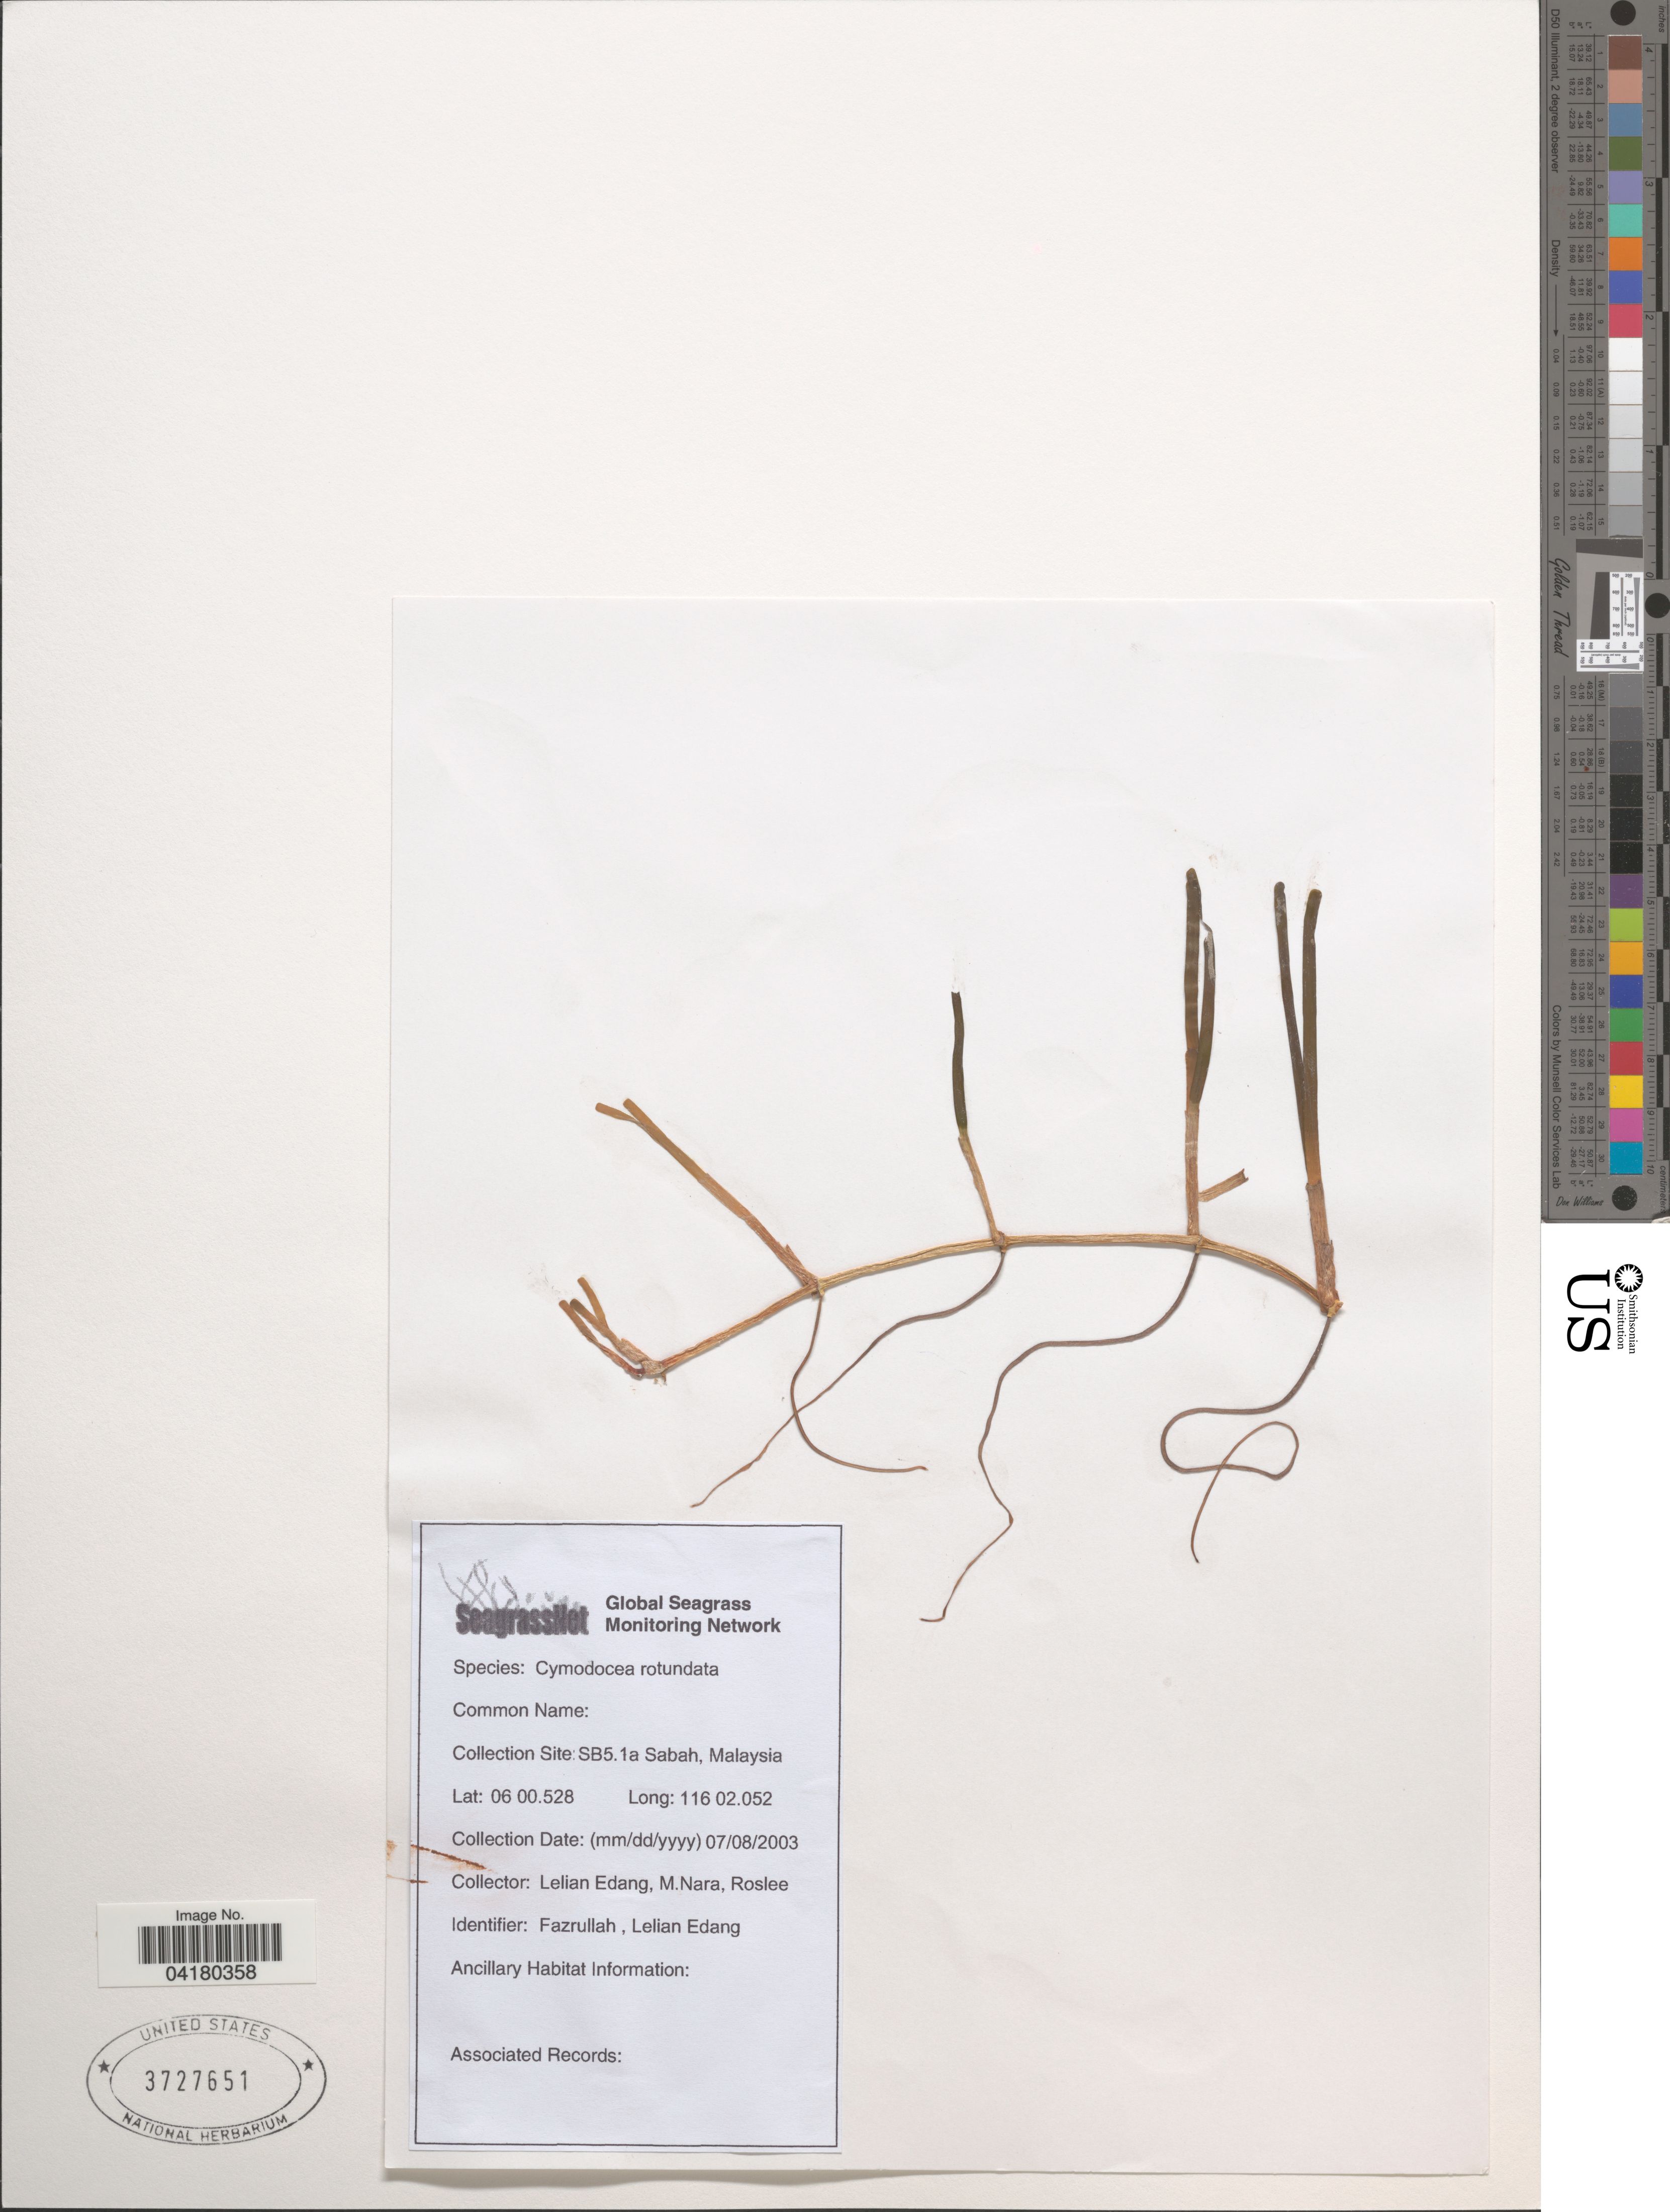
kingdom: Plantae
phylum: Tracheophyta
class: Liliopsida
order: Alismatales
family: Cymodoceaceae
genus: Cymodocea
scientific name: Cymodocea rotundata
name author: Asch. & Schweinf.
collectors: L. Edang, M. Nara & Roslee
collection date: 2003-07-08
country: Malaysia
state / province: Sabah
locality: SB5.1a.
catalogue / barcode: US 3727651